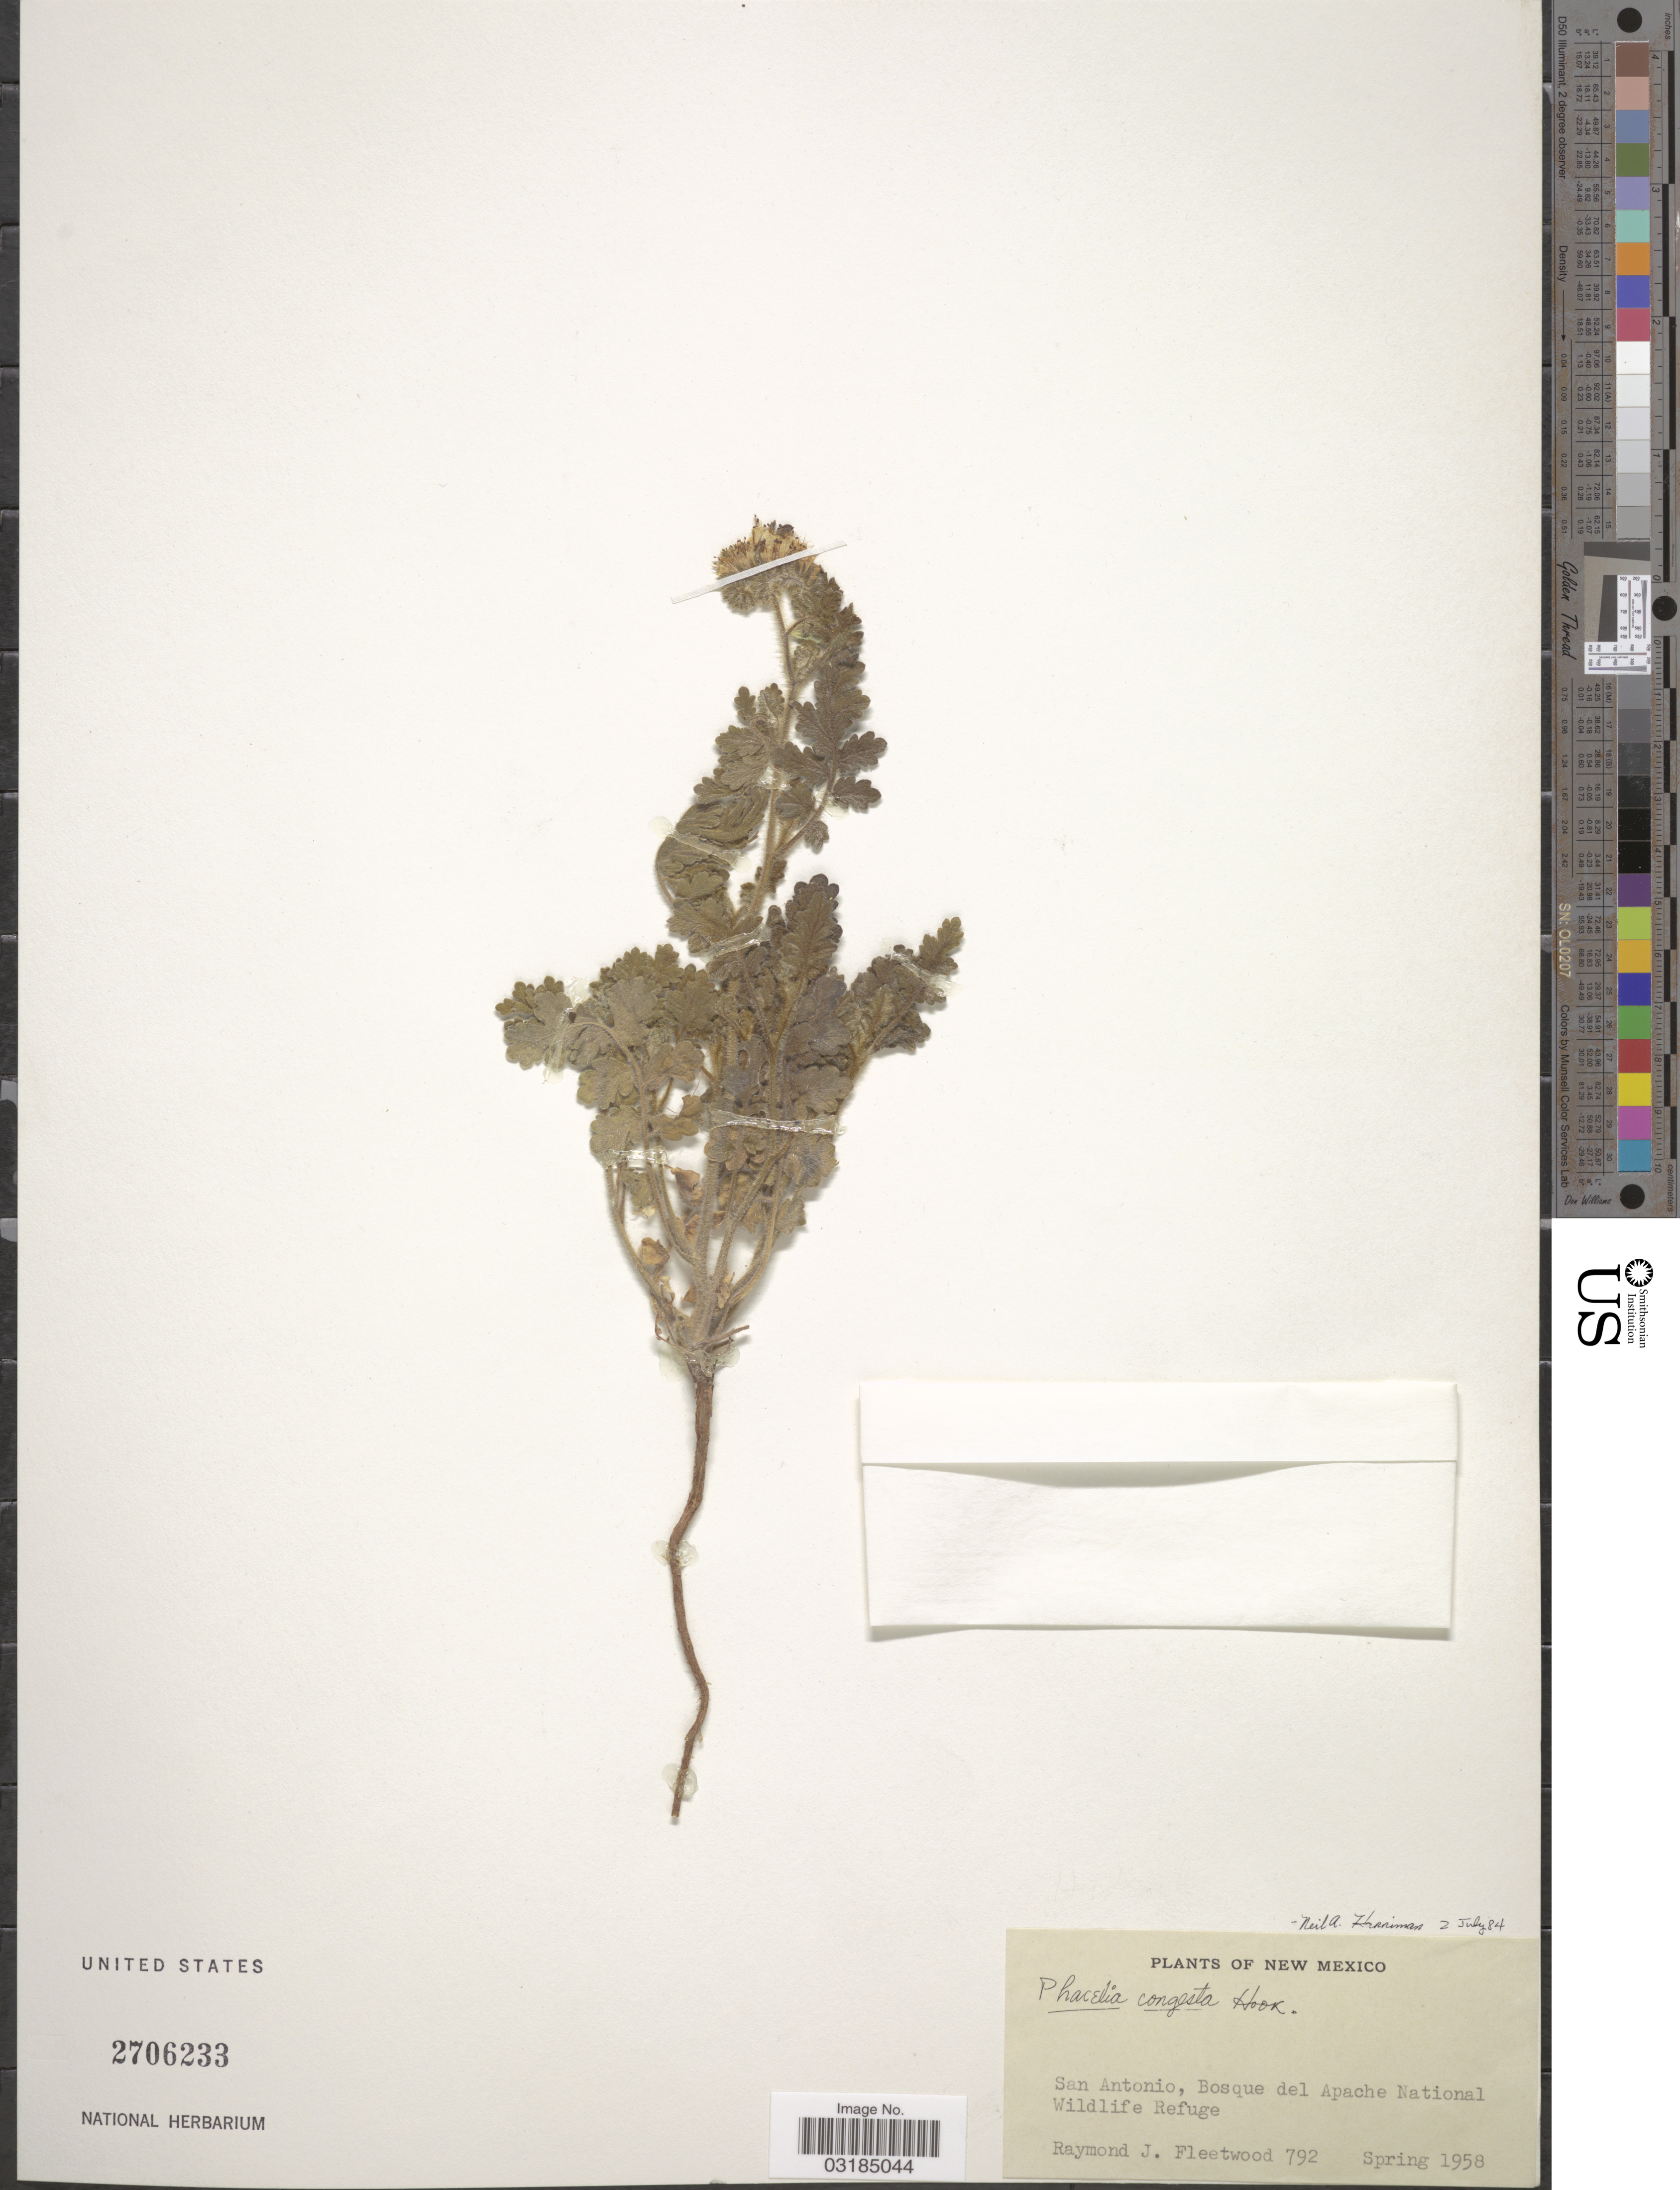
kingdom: Plantae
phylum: Tracheophyta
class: Magnoliopsida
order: Boraginales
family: Hydrophyllaceae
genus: Phacelia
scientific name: Phacelia congesta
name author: Hook.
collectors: R. J. Fleetwood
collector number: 792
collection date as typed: Spring 1958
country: United States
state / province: New Mexico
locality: San Antonio, Bosque del Apache National Wildlife Refuge.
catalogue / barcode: US 2706233